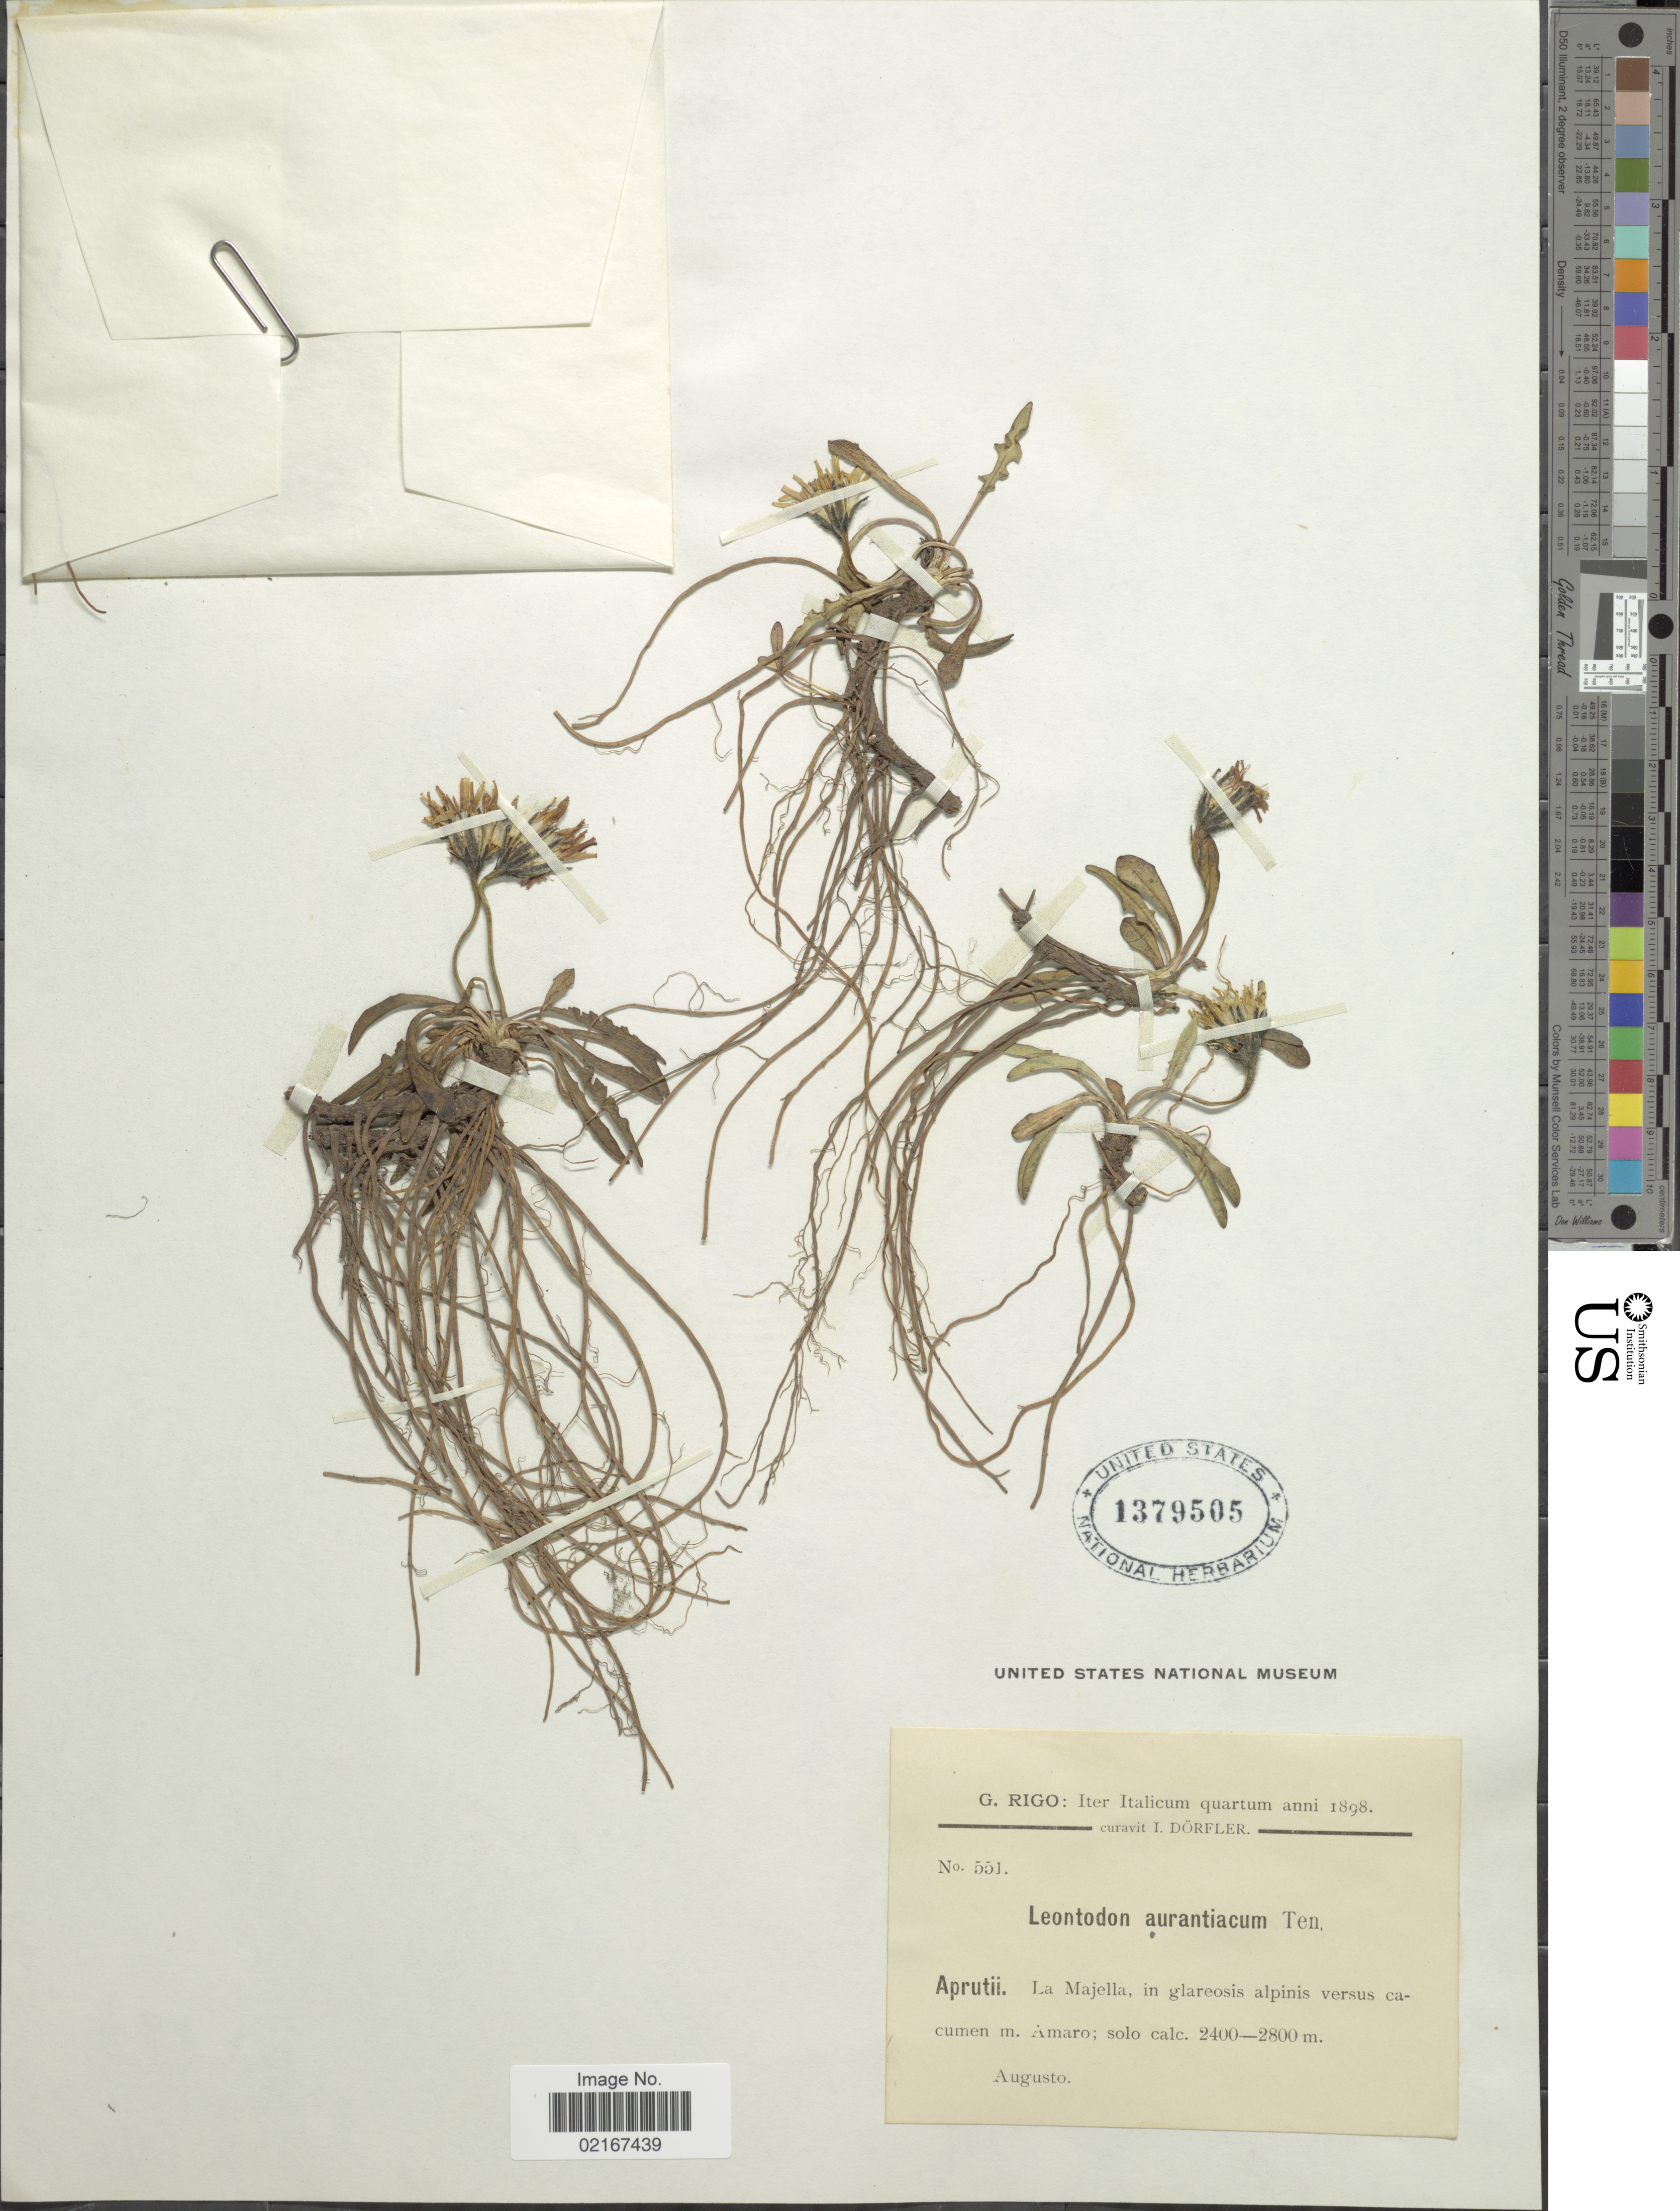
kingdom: Plantae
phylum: Tracheophyta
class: Magnoliopsida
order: Asterales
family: Asteraceae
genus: Scorzoneroides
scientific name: Scorzoneroides crocea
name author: (Haenke) Holub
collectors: G. Rigo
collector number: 551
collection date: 1898-08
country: Italy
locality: Aprutii, La Majella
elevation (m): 2400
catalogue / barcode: US 1379505